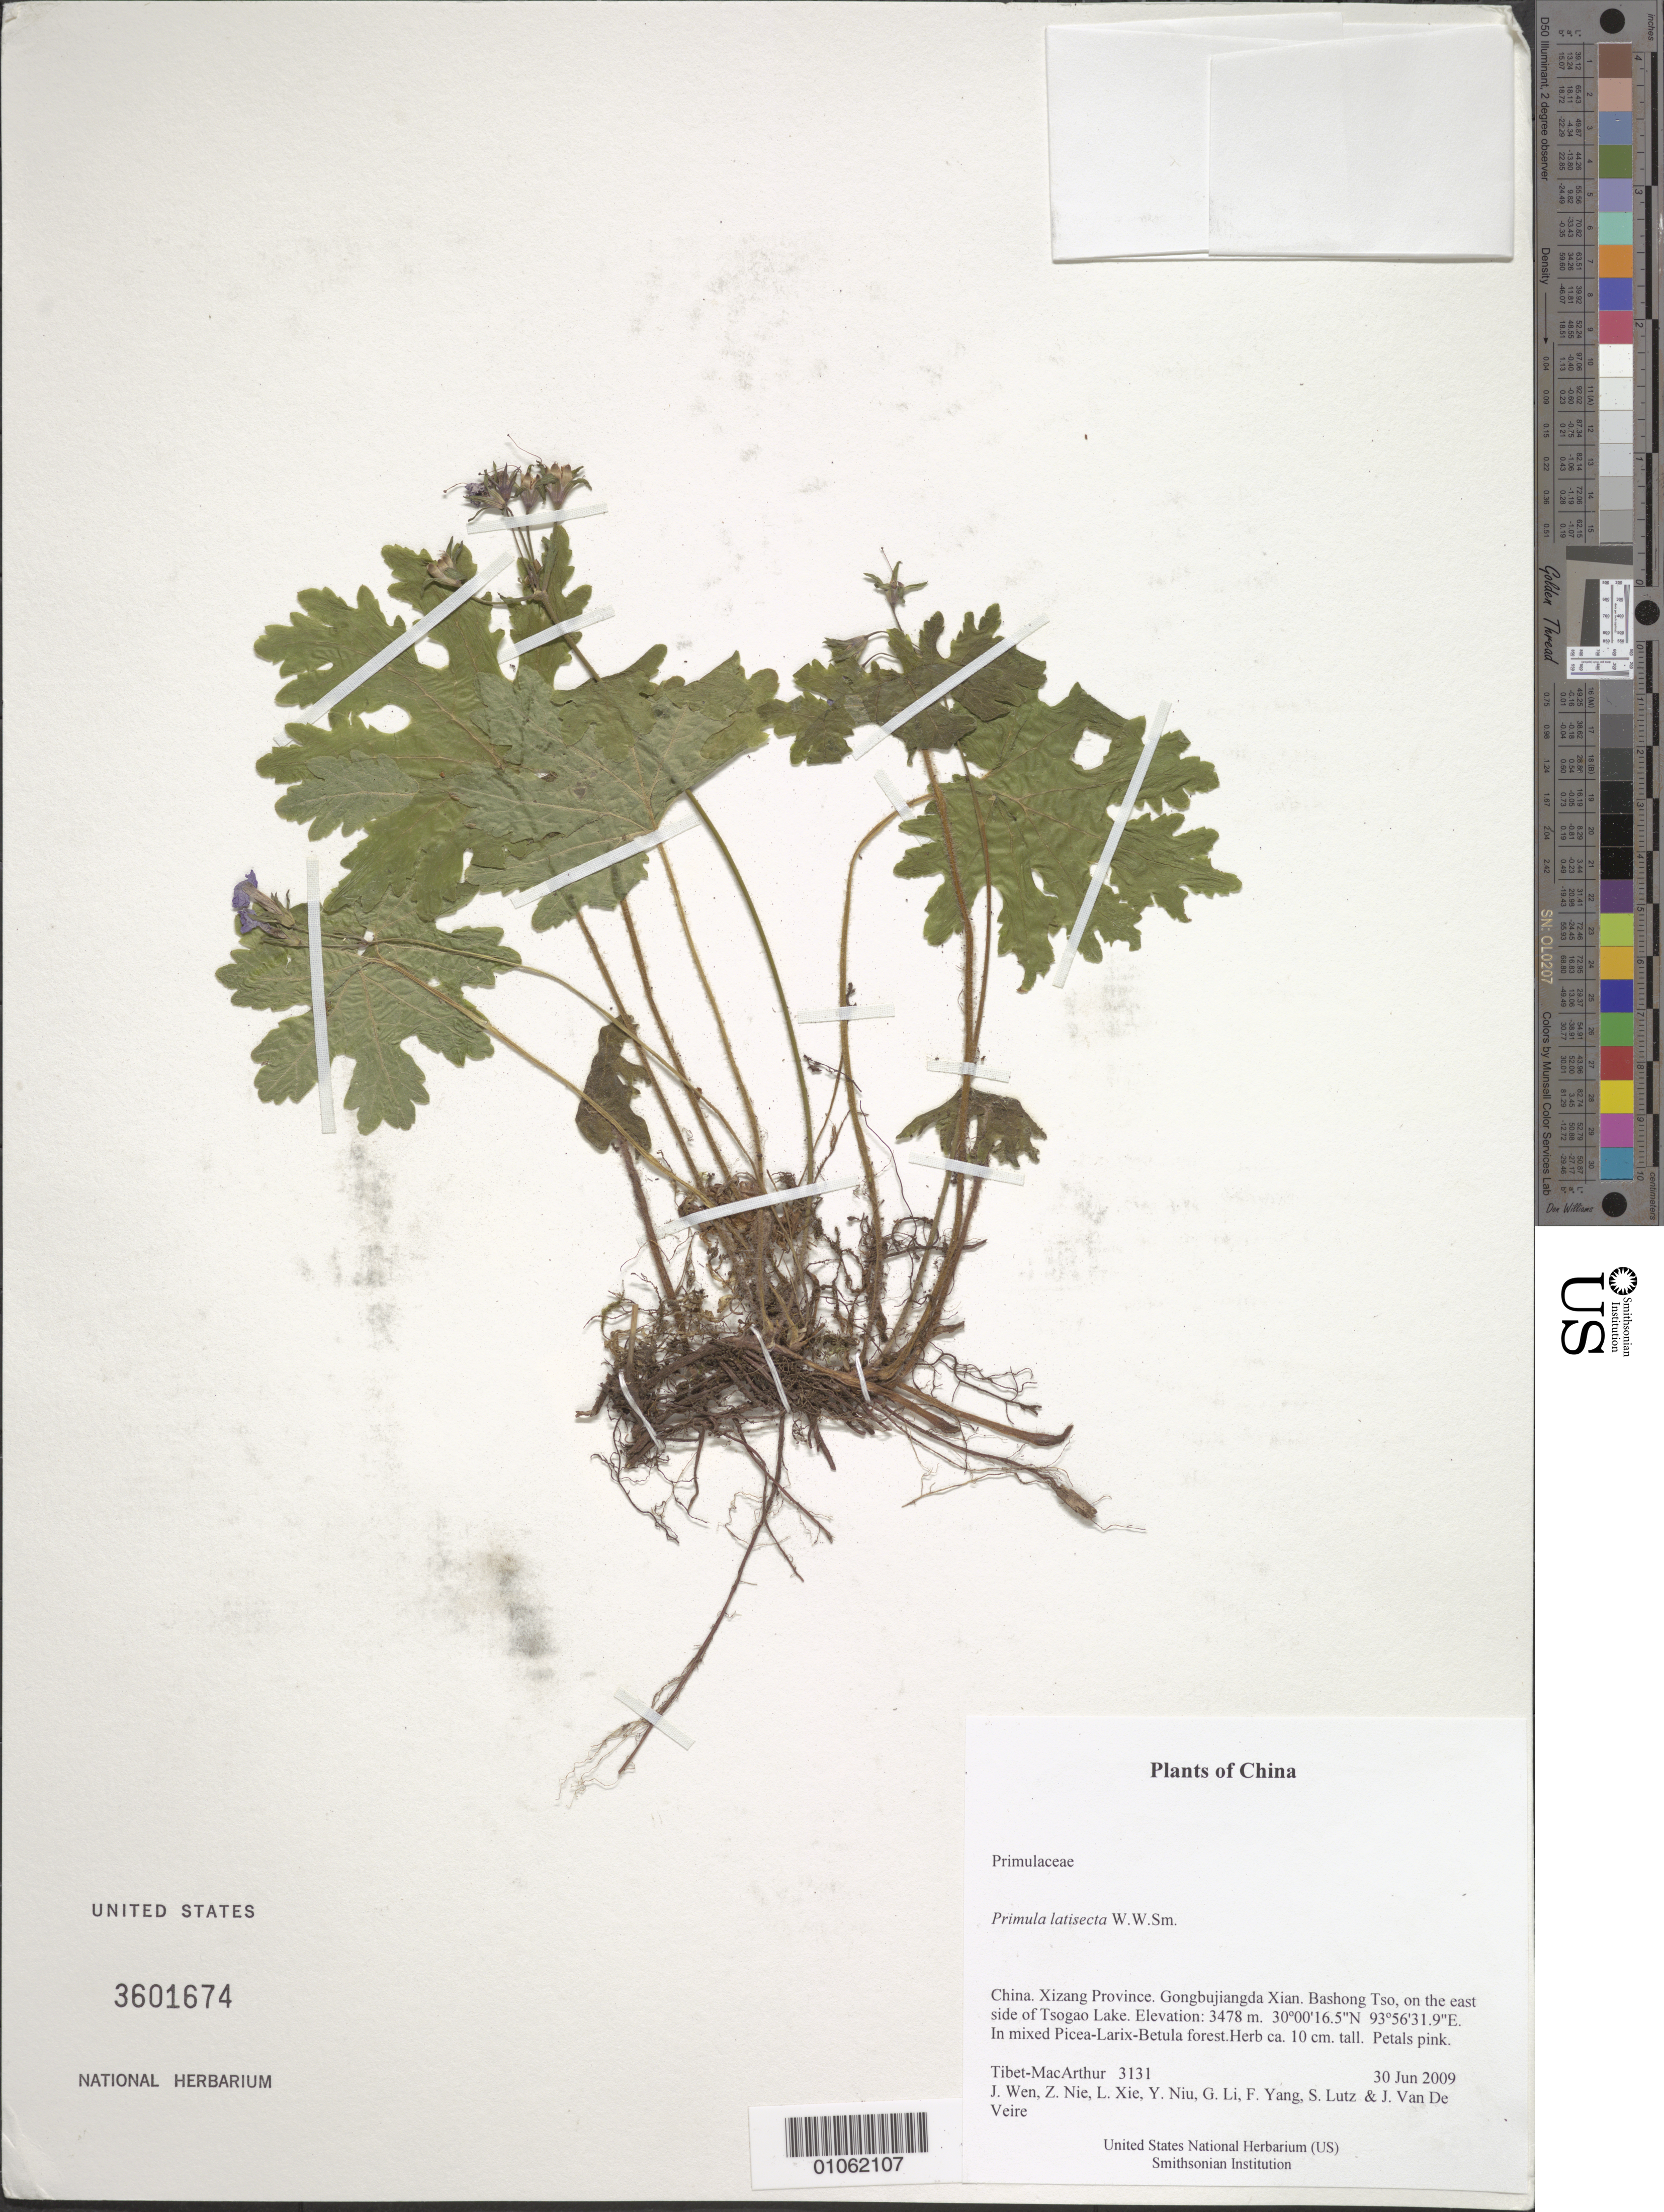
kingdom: Plantae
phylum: Tracheophyta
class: Magnoliopsida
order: Ericales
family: Primulaceae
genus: Primula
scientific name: Primula latisecta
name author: W.W. Sm.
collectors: Tibet-MacArthur, J. Wen, Z. Nie, L. Xie, Y. Niu, G. Li, F. Yang, S. Lutz & J. Van De Veire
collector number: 3131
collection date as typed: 30 Jun 2009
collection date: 2009-06-30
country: China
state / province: Xizang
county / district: Gongbujiangda Xian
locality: Bashong Tso, on the east side of Tsogao Lake.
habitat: In mixed Picea-Larix-Betula forest.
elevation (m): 3478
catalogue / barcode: US 3601674